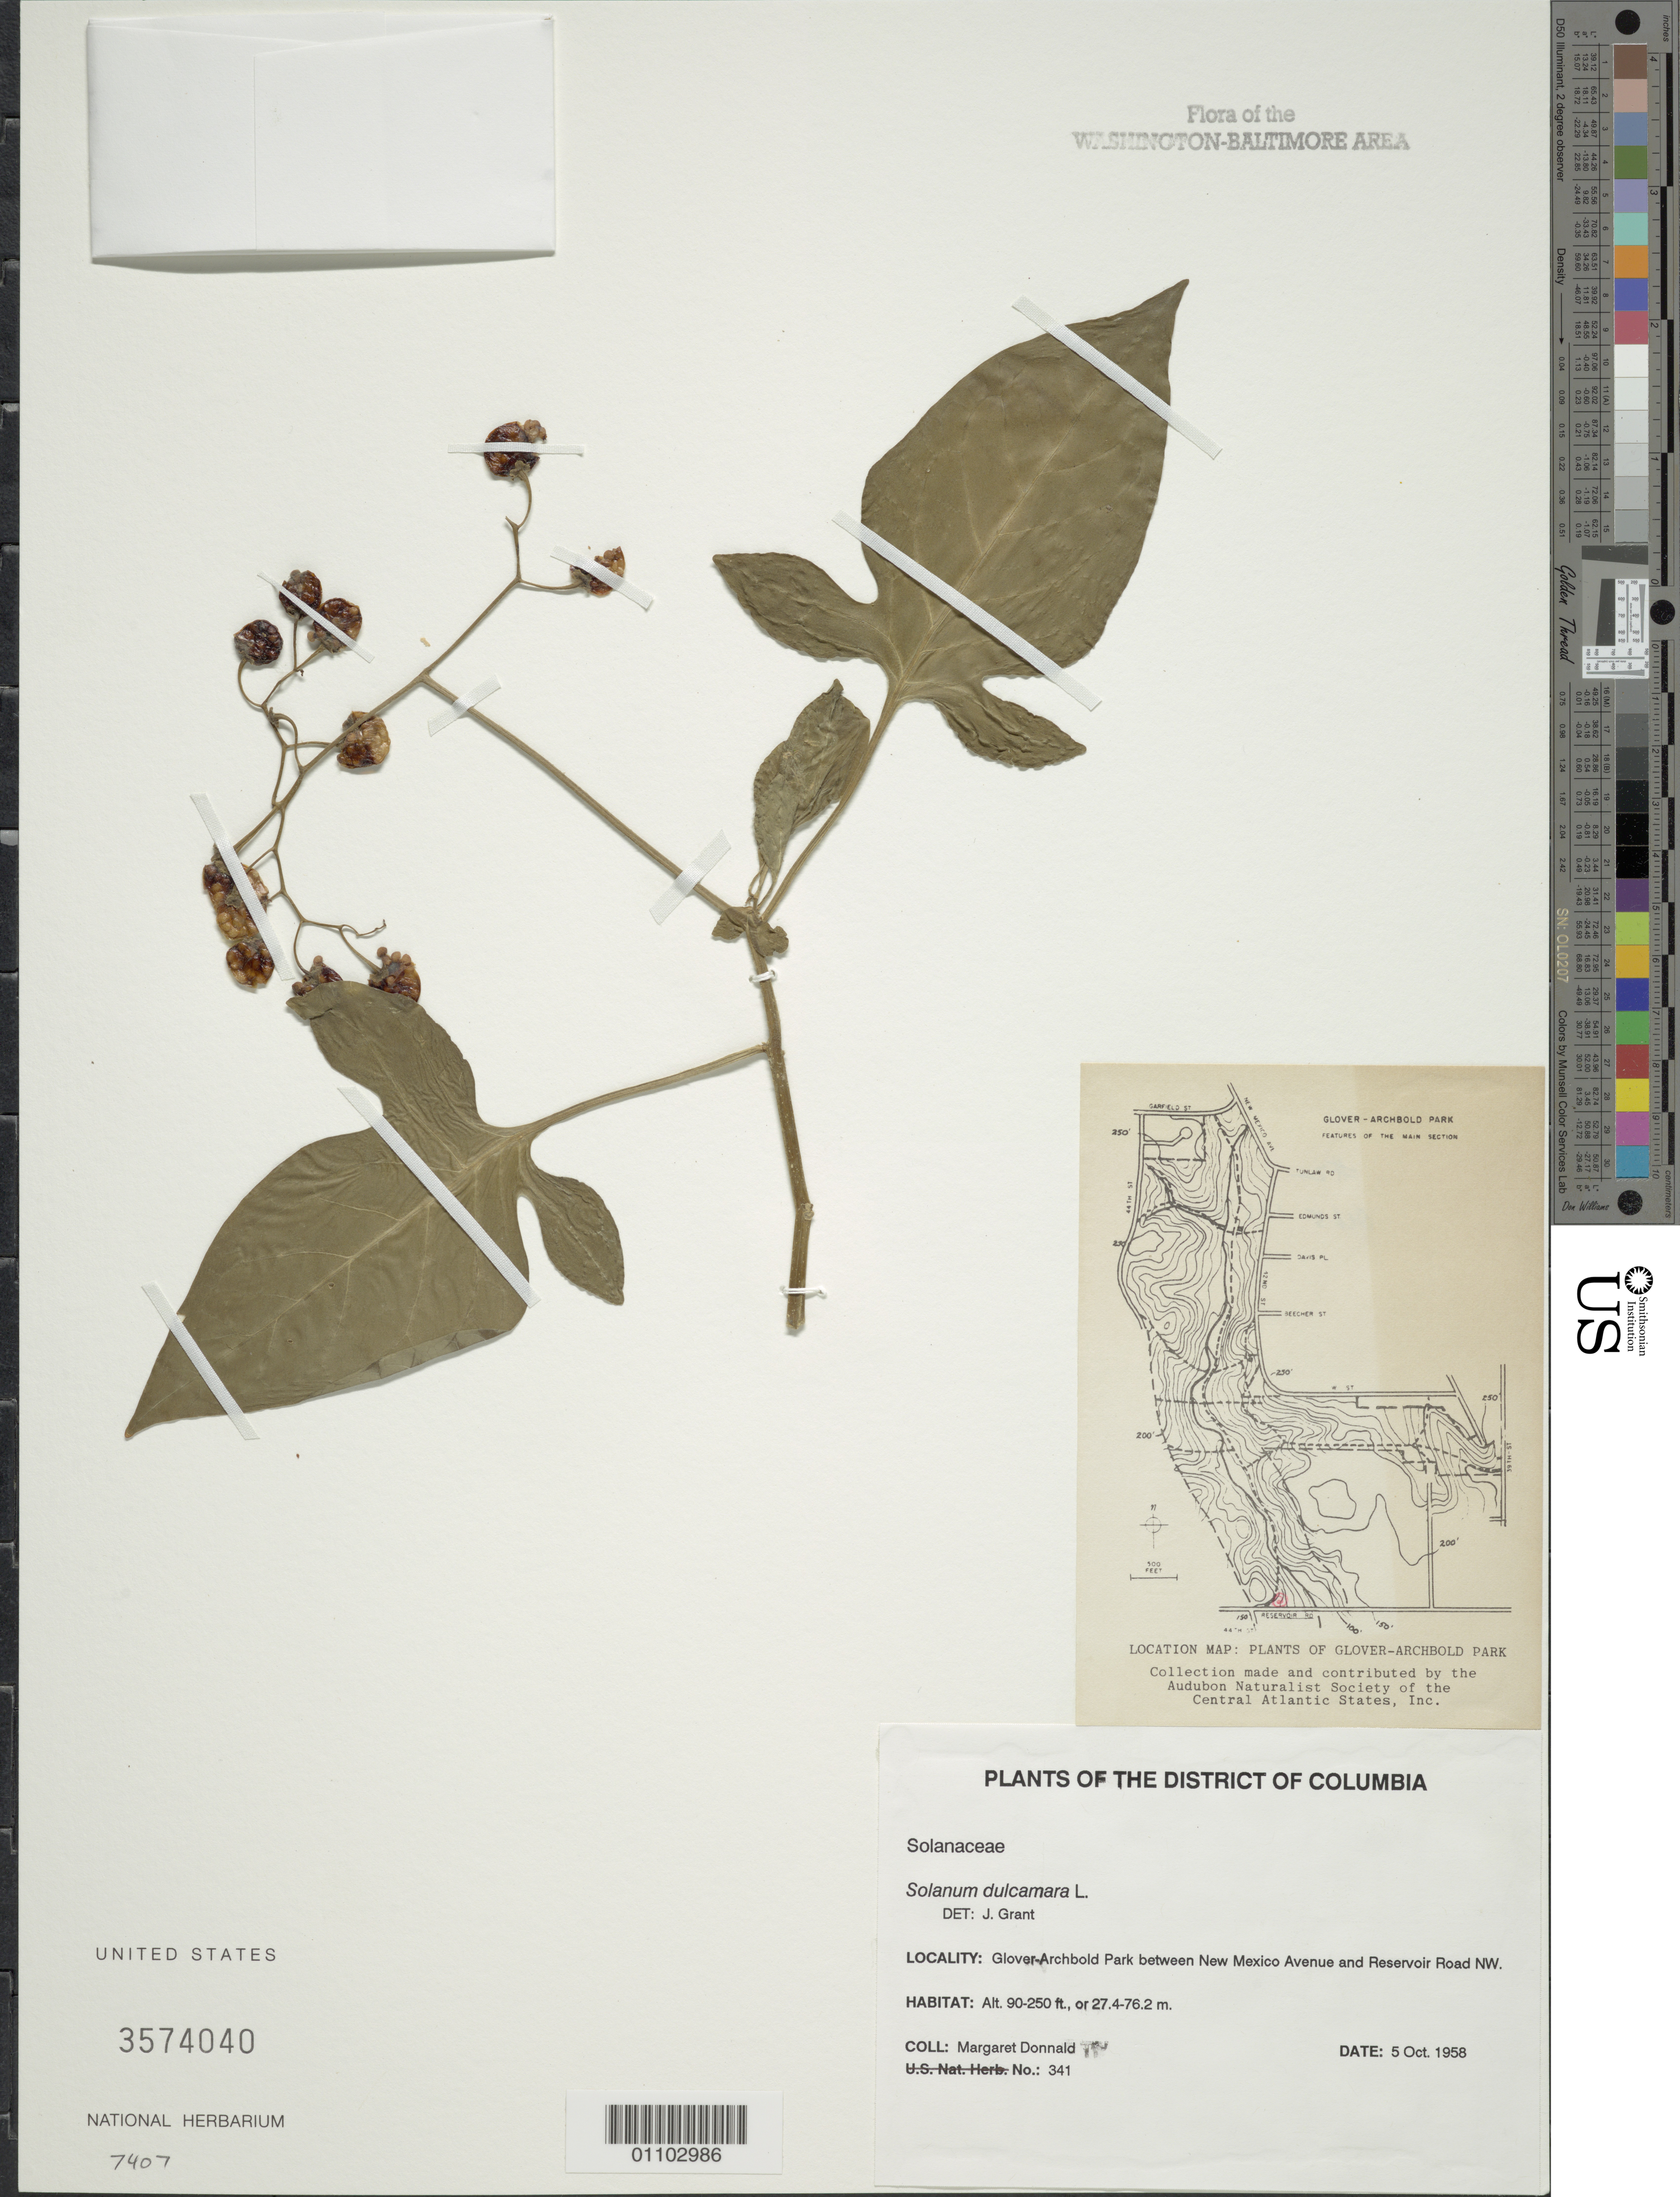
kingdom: Plantae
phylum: Tracheophyta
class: Magnoliopsida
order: Solanales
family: Solanaceae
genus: Solanum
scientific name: Solanum dulcamara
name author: L.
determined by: Grant, J.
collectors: M. Donnald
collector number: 341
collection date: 1958-10-05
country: United States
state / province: District of Columbia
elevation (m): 27.4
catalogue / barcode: US 3574040